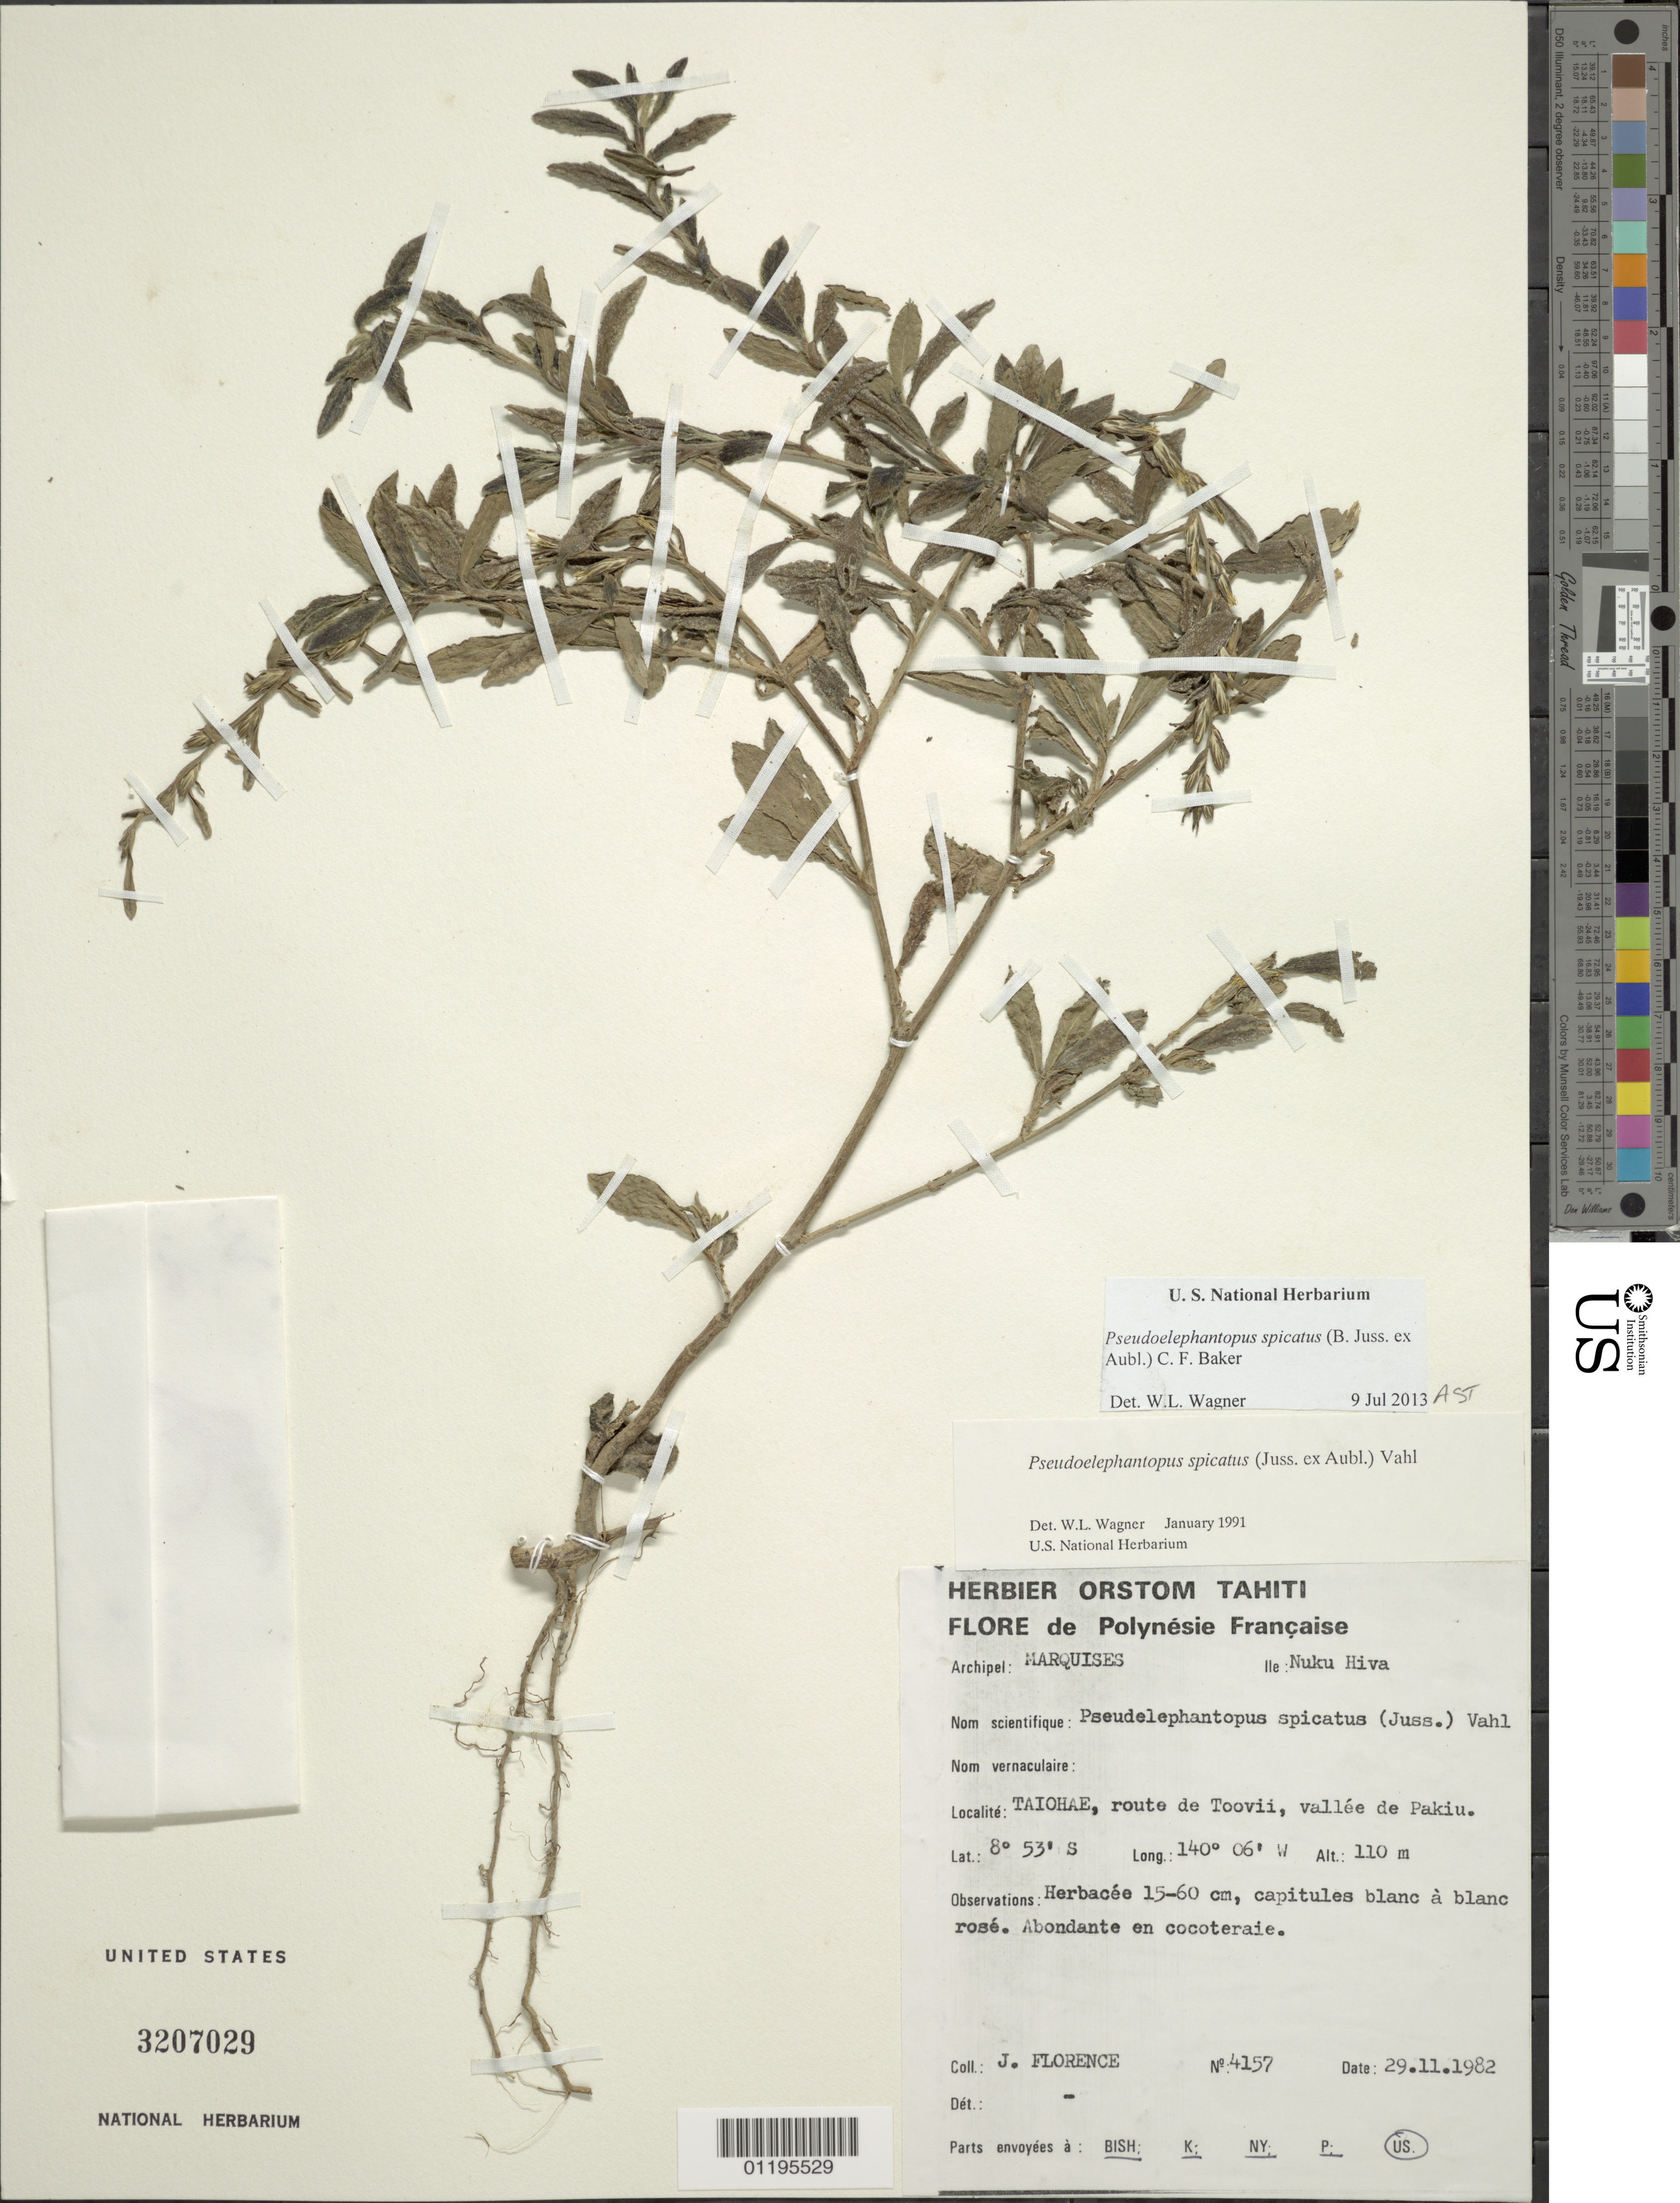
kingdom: Plantae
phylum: Tracheophyta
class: Magnoliopsida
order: Asterales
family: Asteraceae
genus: Pseudelephantopus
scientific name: Pseudelephantopus spicatus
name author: (Juss. ex Aubl.) C.F. Baker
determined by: Wagner, W. L., (BOT), Smithsonian Institution - National Museum of Natural History (UNITED STATES)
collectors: J. Florence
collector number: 4157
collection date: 1982-11-29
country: French Polynesia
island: Nuku Hiva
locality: Taiohae, route de Toovii, vallée de Pakiu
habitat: Abondante in cocoteraie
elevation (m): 110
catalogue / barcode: US 3207029